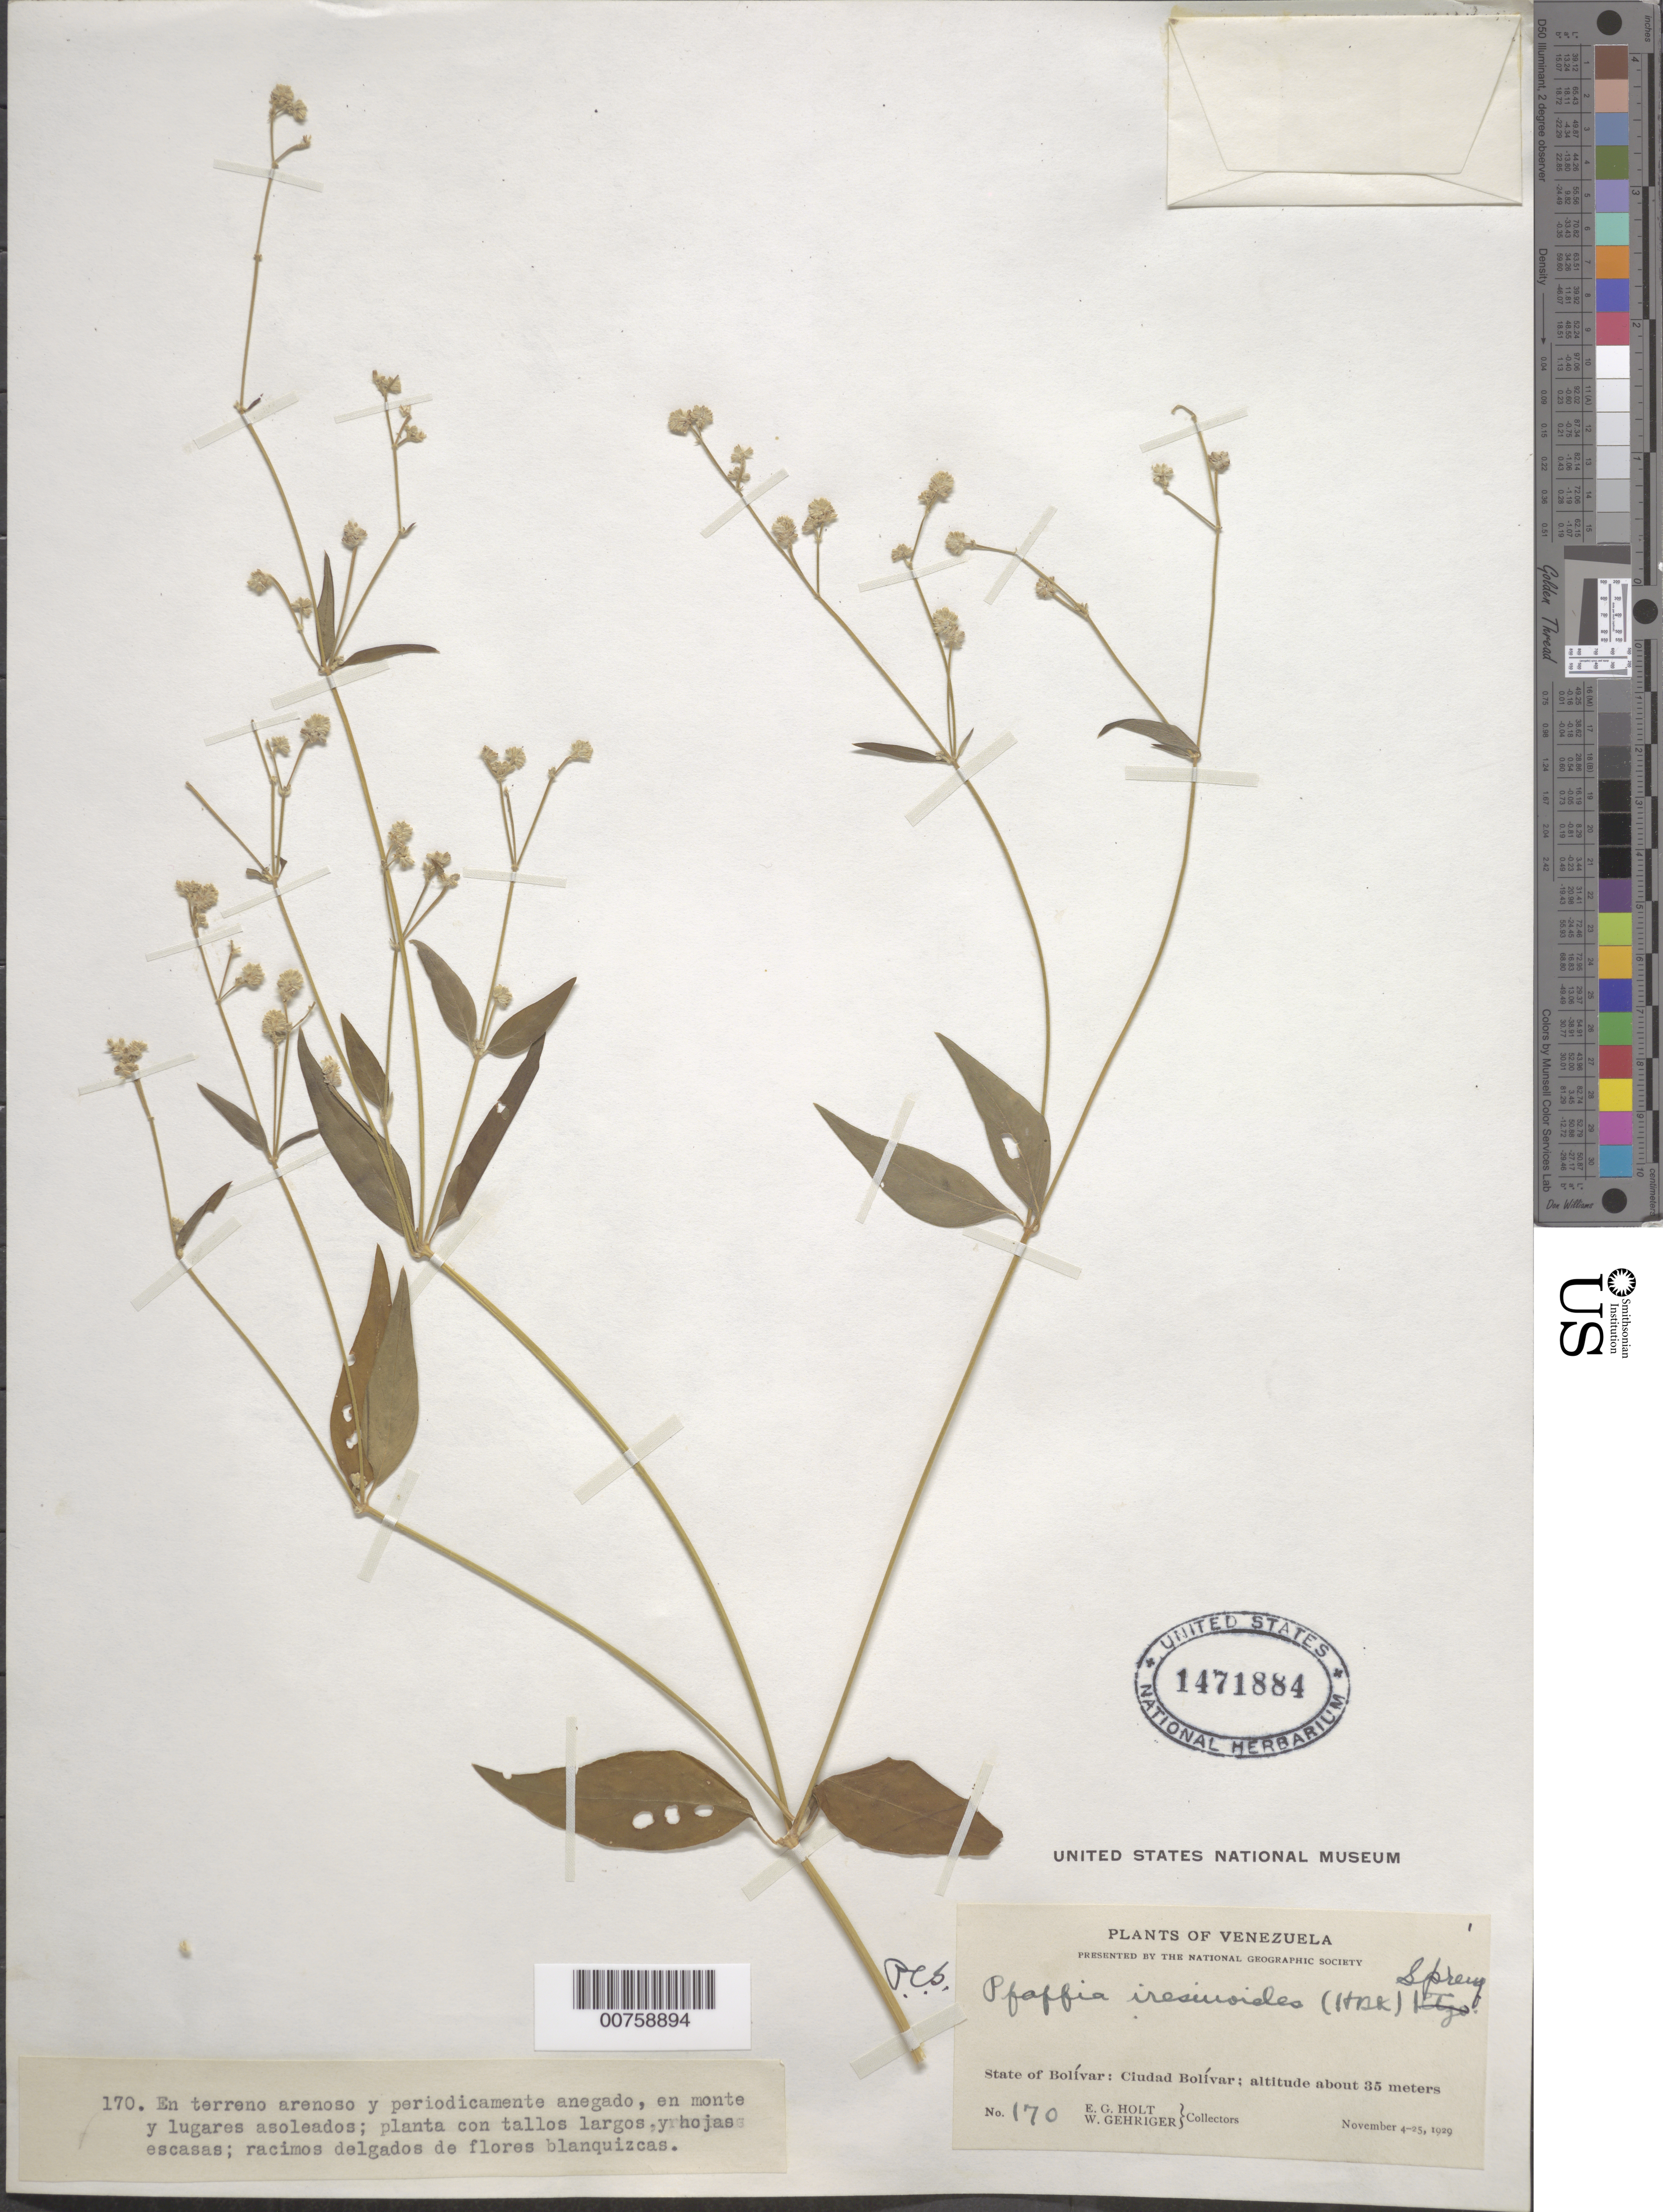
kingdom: Plantae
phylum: Tracheophyta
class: Magnoliopsida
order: Caryophyllales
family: Amaranthaceae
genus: Pfaffia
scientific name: Pfaffia iresinoides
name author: (Kunth) Spreng.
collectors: E. Holt & W. Gehriger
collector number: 170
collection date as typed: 4-Nov-29 to 25-Nov-29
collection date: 1929-11-04/1929-11-25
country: Venezuela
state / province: Bolívar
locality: Ciudad Bolívar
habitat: Terreno arenoso y periodicamente anegado, en monte y lugares asoleados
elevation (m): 35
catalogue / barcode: US 1471884